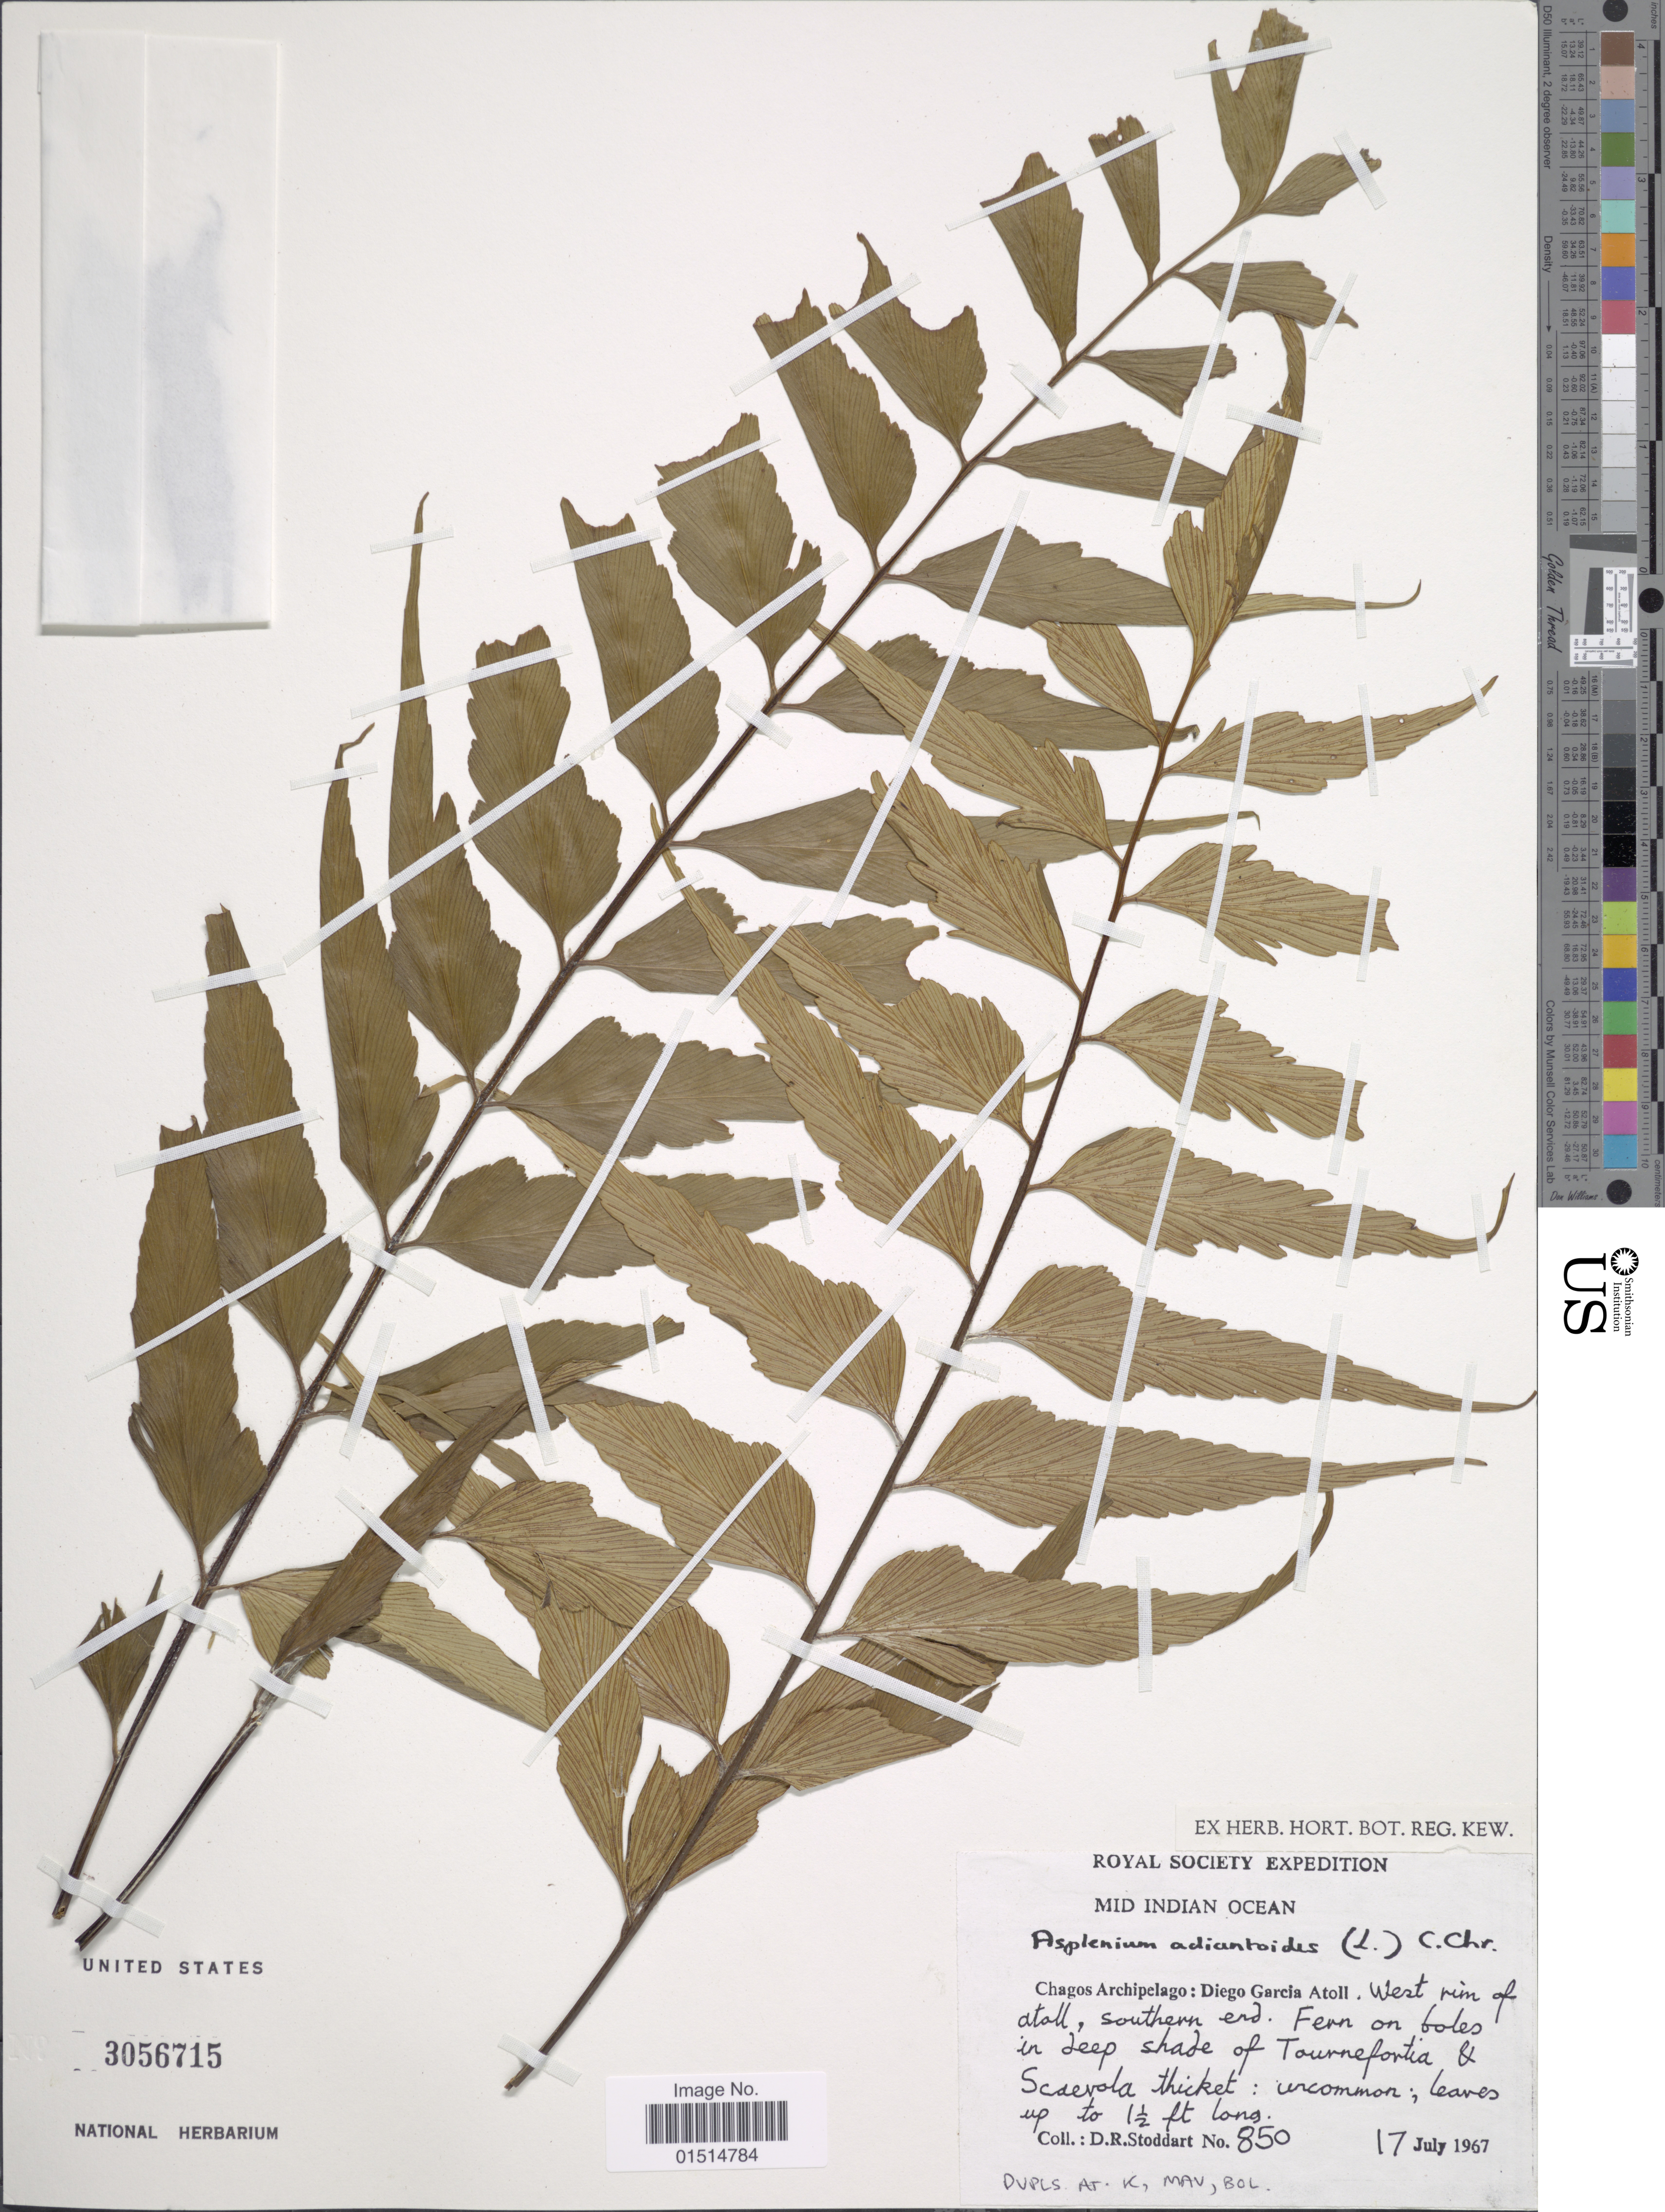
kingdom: Plantae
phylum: Tracheophyta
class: Polypodiopsida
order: Polypodiales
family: Aspleniaceae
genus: Asplenium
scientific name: Asplenium falcatum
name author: Lam.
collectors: D. R. Stoddart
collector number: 850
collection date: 1967-07-17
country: British Indian Ocean Territory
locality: Mid Indian ocean, Chagos Archipelago: Diego Garcia Atoll, west rim of Atoll, southern end. Fern of boles in deep shade of Tournefortia en Scaevola thicket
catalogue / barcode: US 3056715